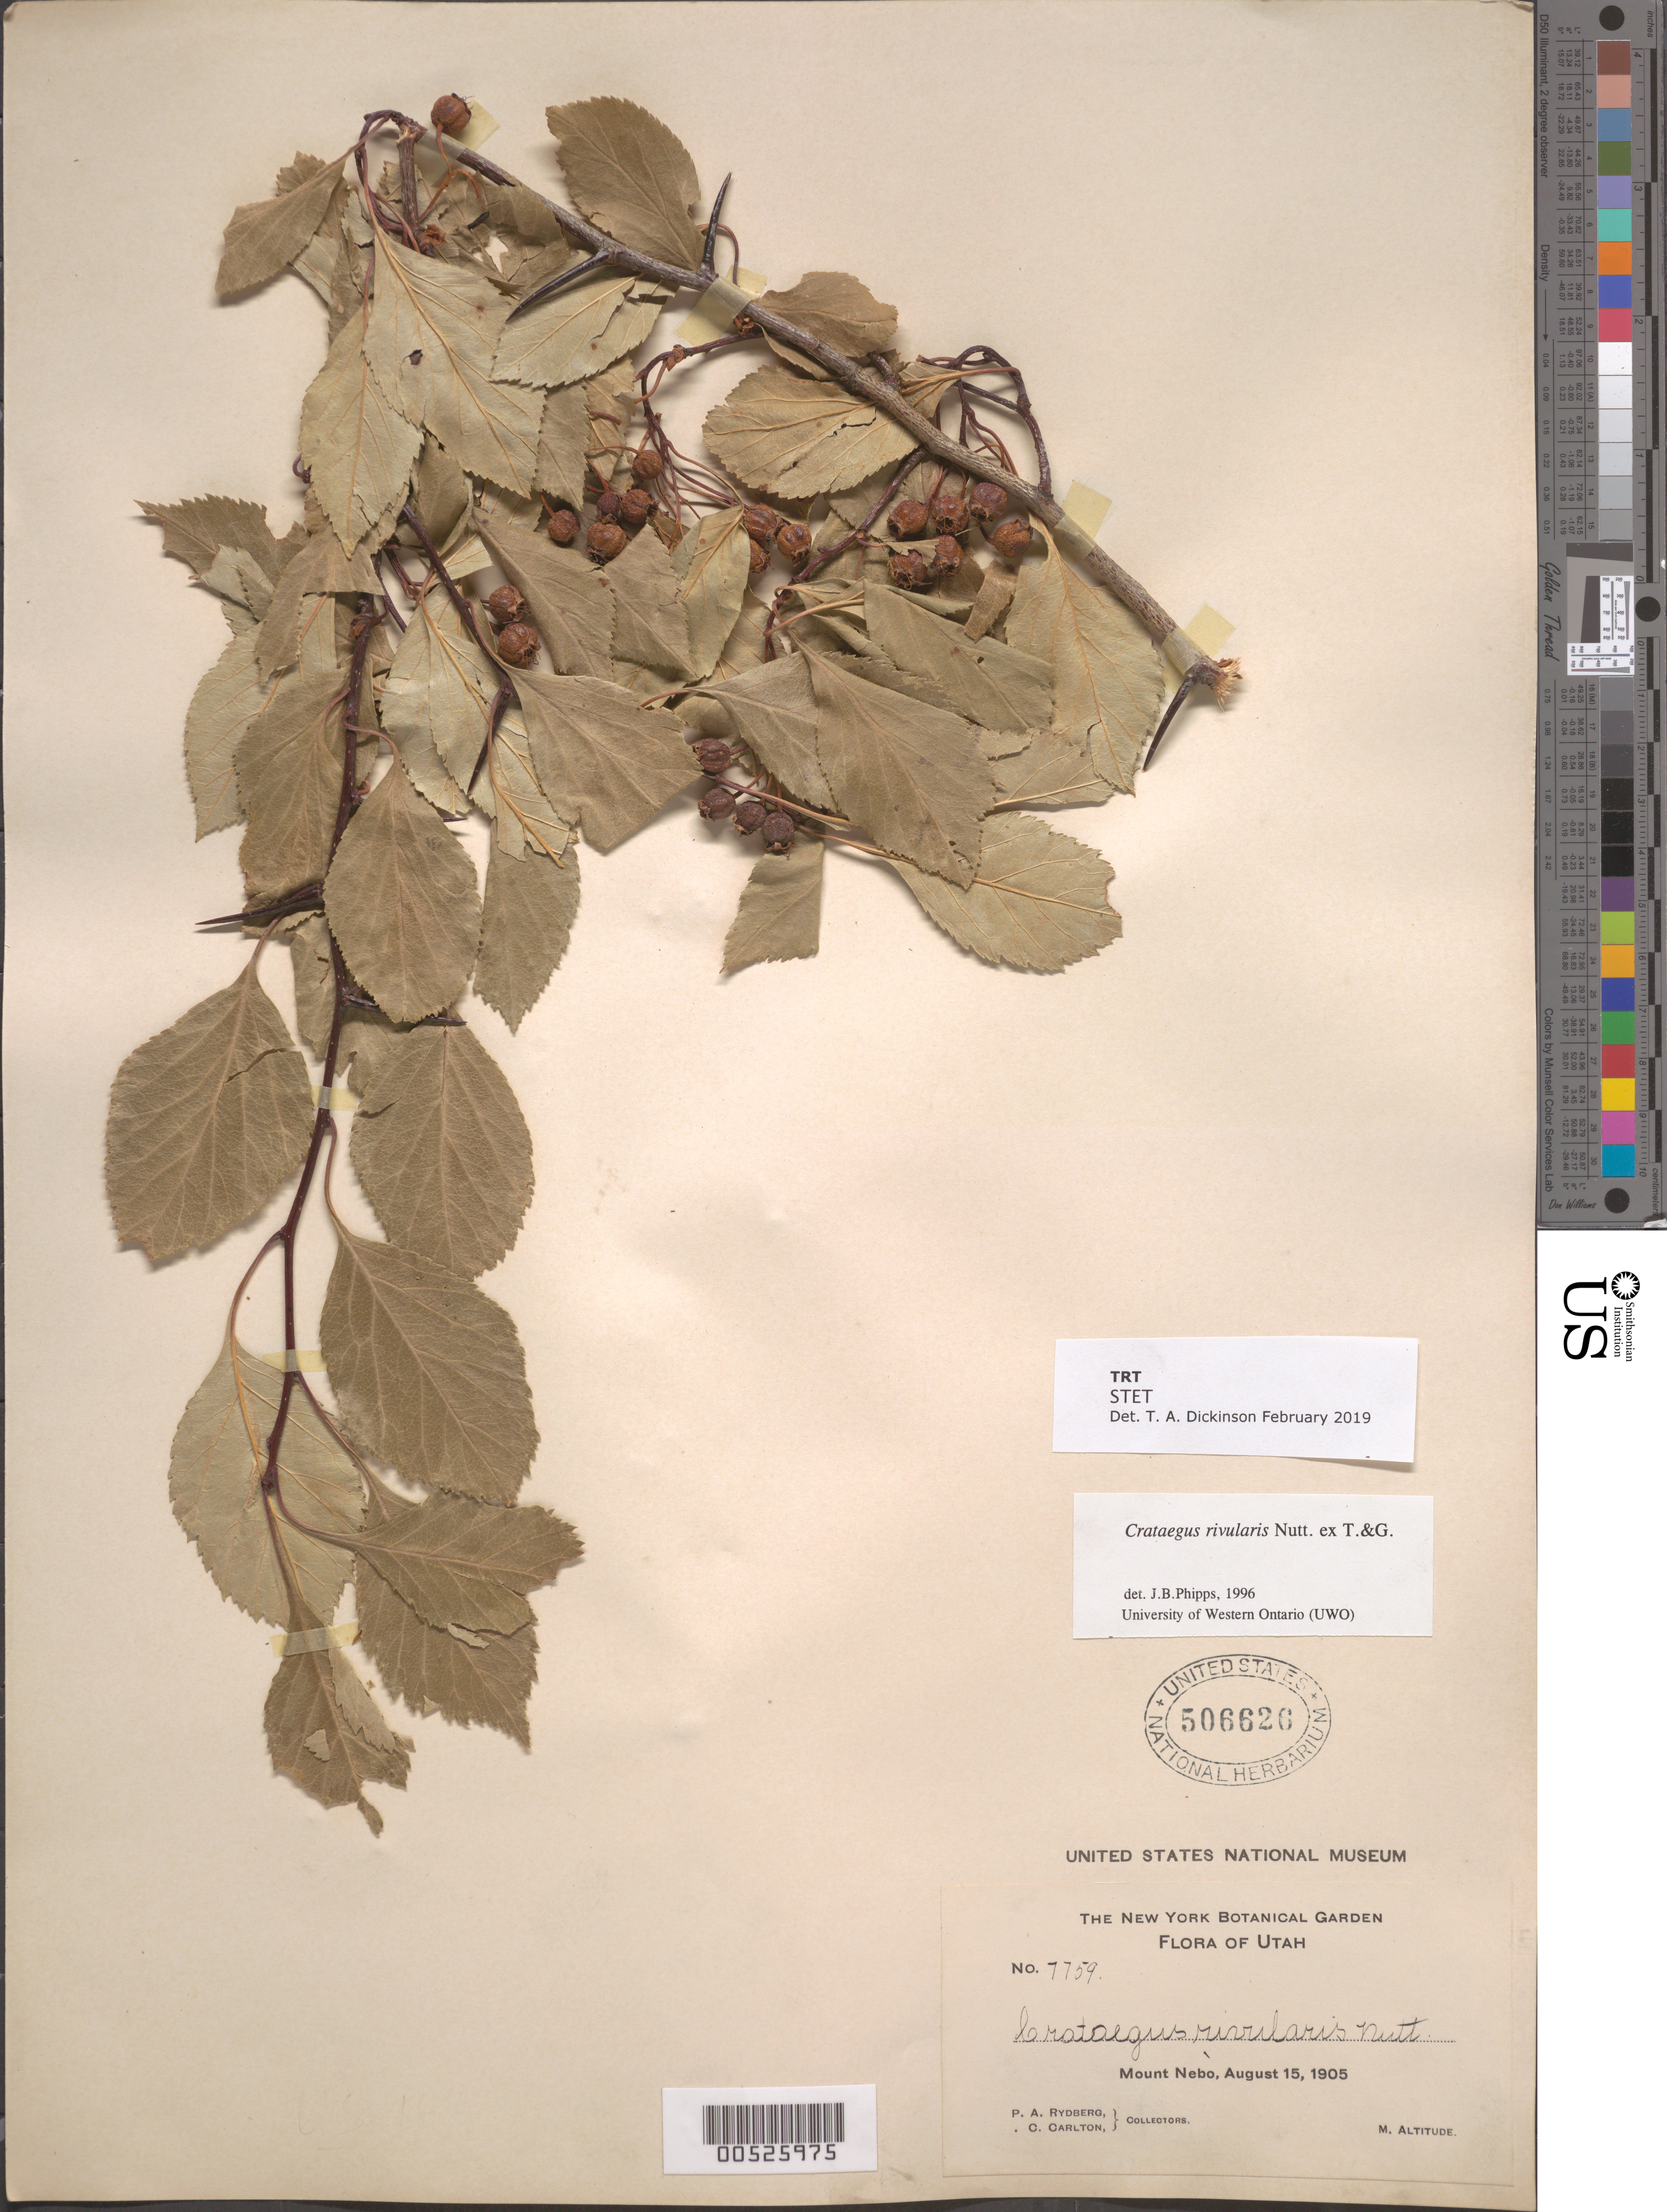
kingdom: Plantae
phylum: Tracheophyta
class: Magnoliopsida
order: Rosales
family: Rosaceae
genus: Crataegus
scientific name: Crataegus rivularis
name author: Nutt.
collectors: P. A. Rydberg & C. Carlton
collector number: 7759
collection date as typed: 15 Aug 1905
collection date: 1905-08-15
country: United States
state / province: Utah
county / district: Juab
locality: Mount Nebo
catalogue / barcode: US 506626